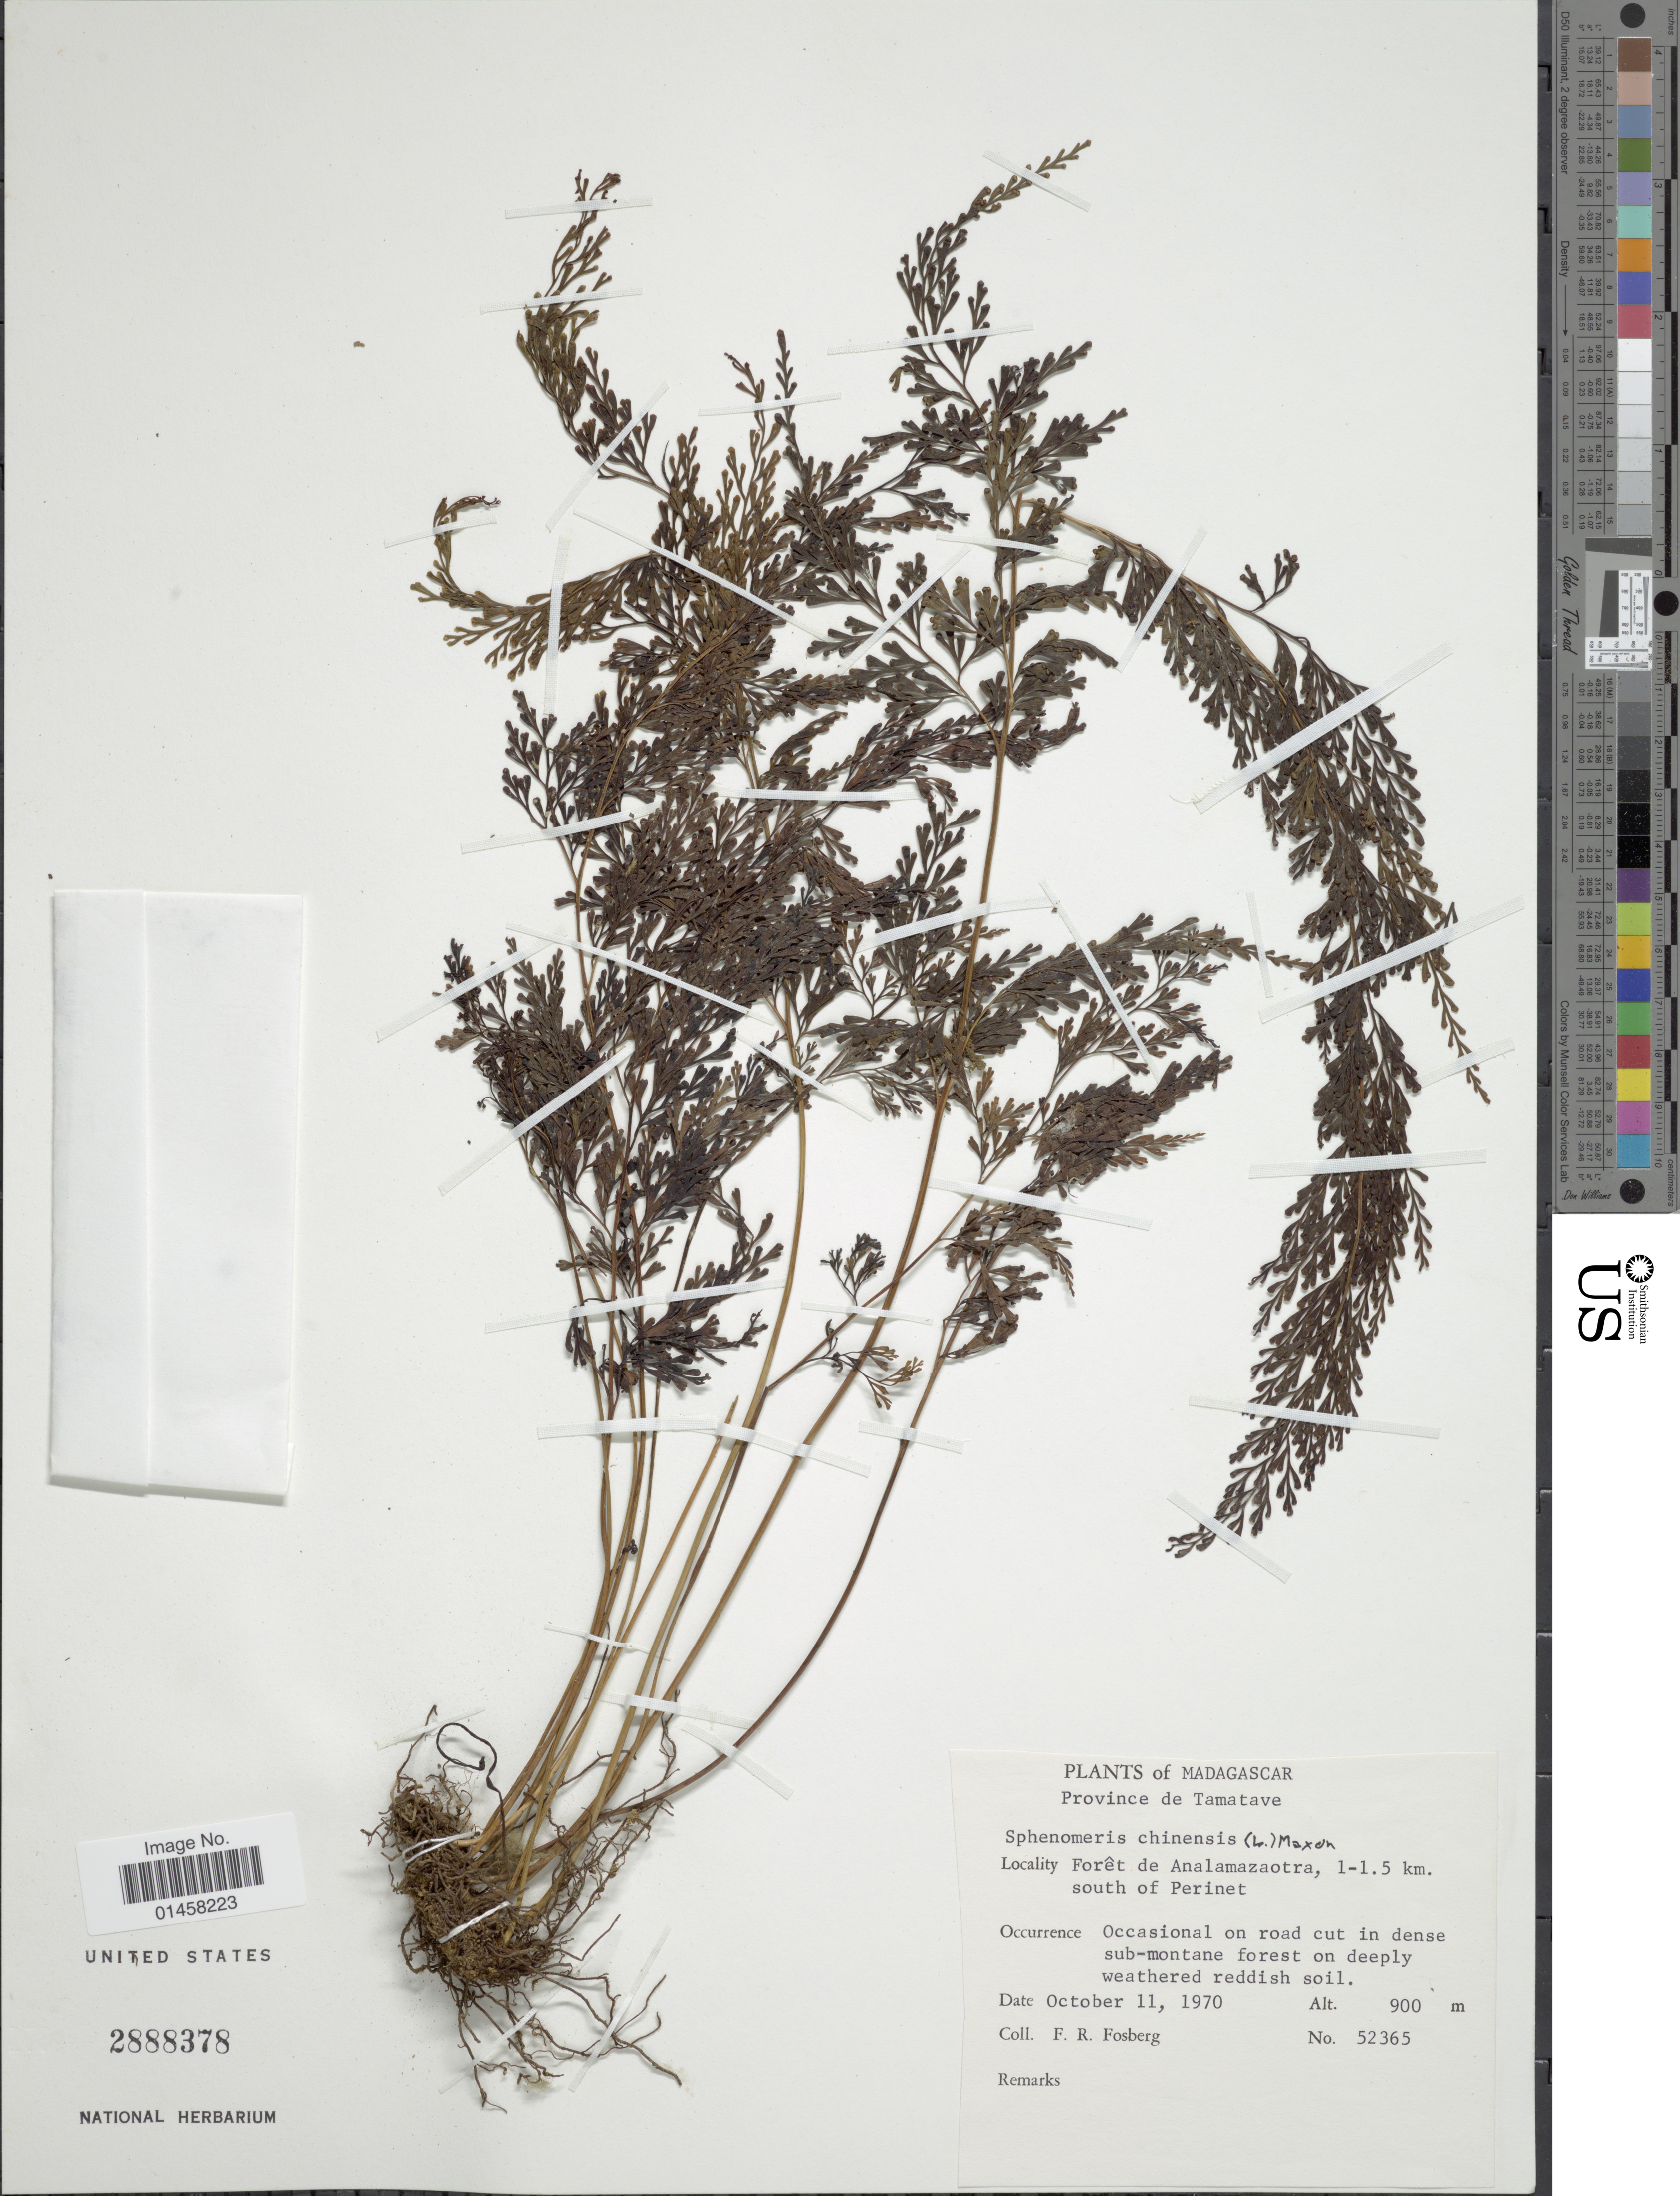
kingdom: Plantae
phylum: Tracheophyta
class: Polypodiopsida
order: Polypodiales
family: Lindsaeaceae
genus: Sphenomeris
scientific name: Sphenomeris chinensis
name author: (L.) Maxon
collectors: F. R. Fosberg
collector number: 52365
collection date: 1970-10-11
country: Madagascar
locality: Province de Tamatave. Foret de Analamazaotra, 1 - 1.5 km. south of Perinet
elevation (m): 900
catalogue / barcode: US 2888378